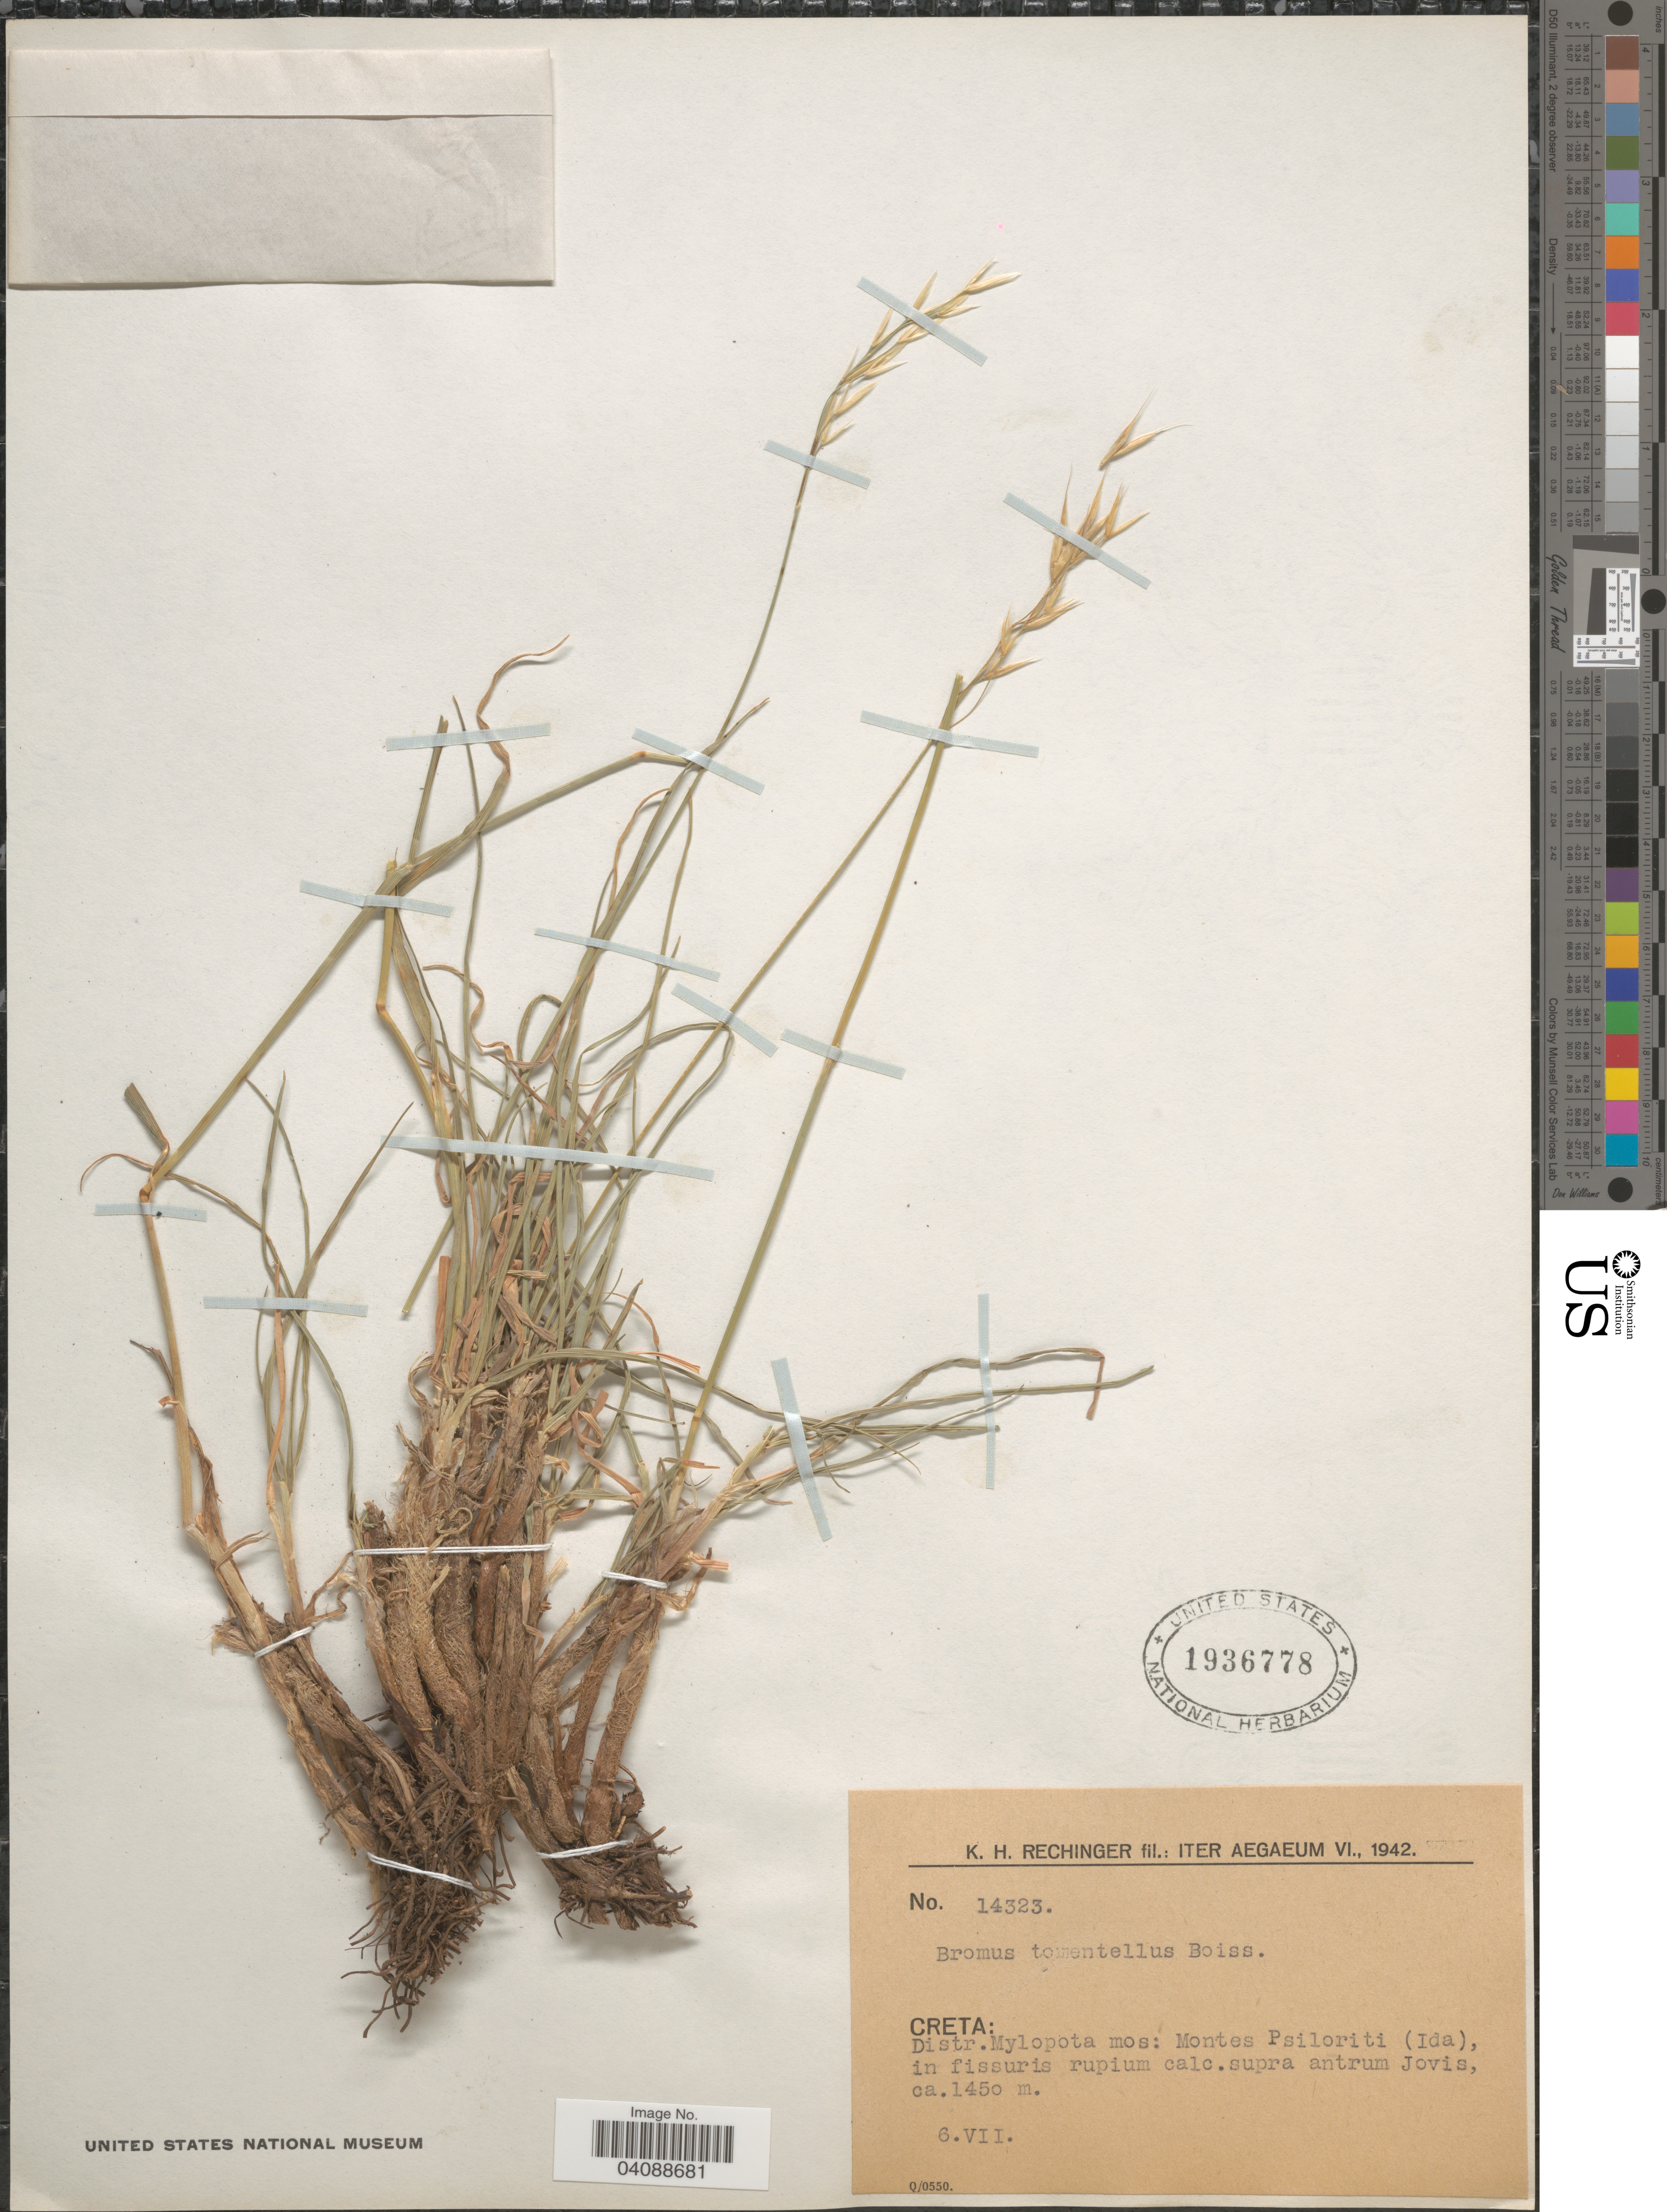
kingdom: Plantae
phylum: Tracheophyta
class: Liliopsida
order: Poales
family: Poaceae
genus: Bromus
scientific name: Bromus tomentellus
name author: Boiss.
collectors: K. H. Rechinger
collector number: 14323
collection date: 1942-07-06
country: Greece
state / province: Crete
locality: Iter Aegaeum VI., 1942. Creta: Distr. Mylopota mos: Montes Psiloriti (Ida), in fissuris rupium calc. supra antrum Jovis.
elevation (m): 1450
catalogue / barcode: US 1936778